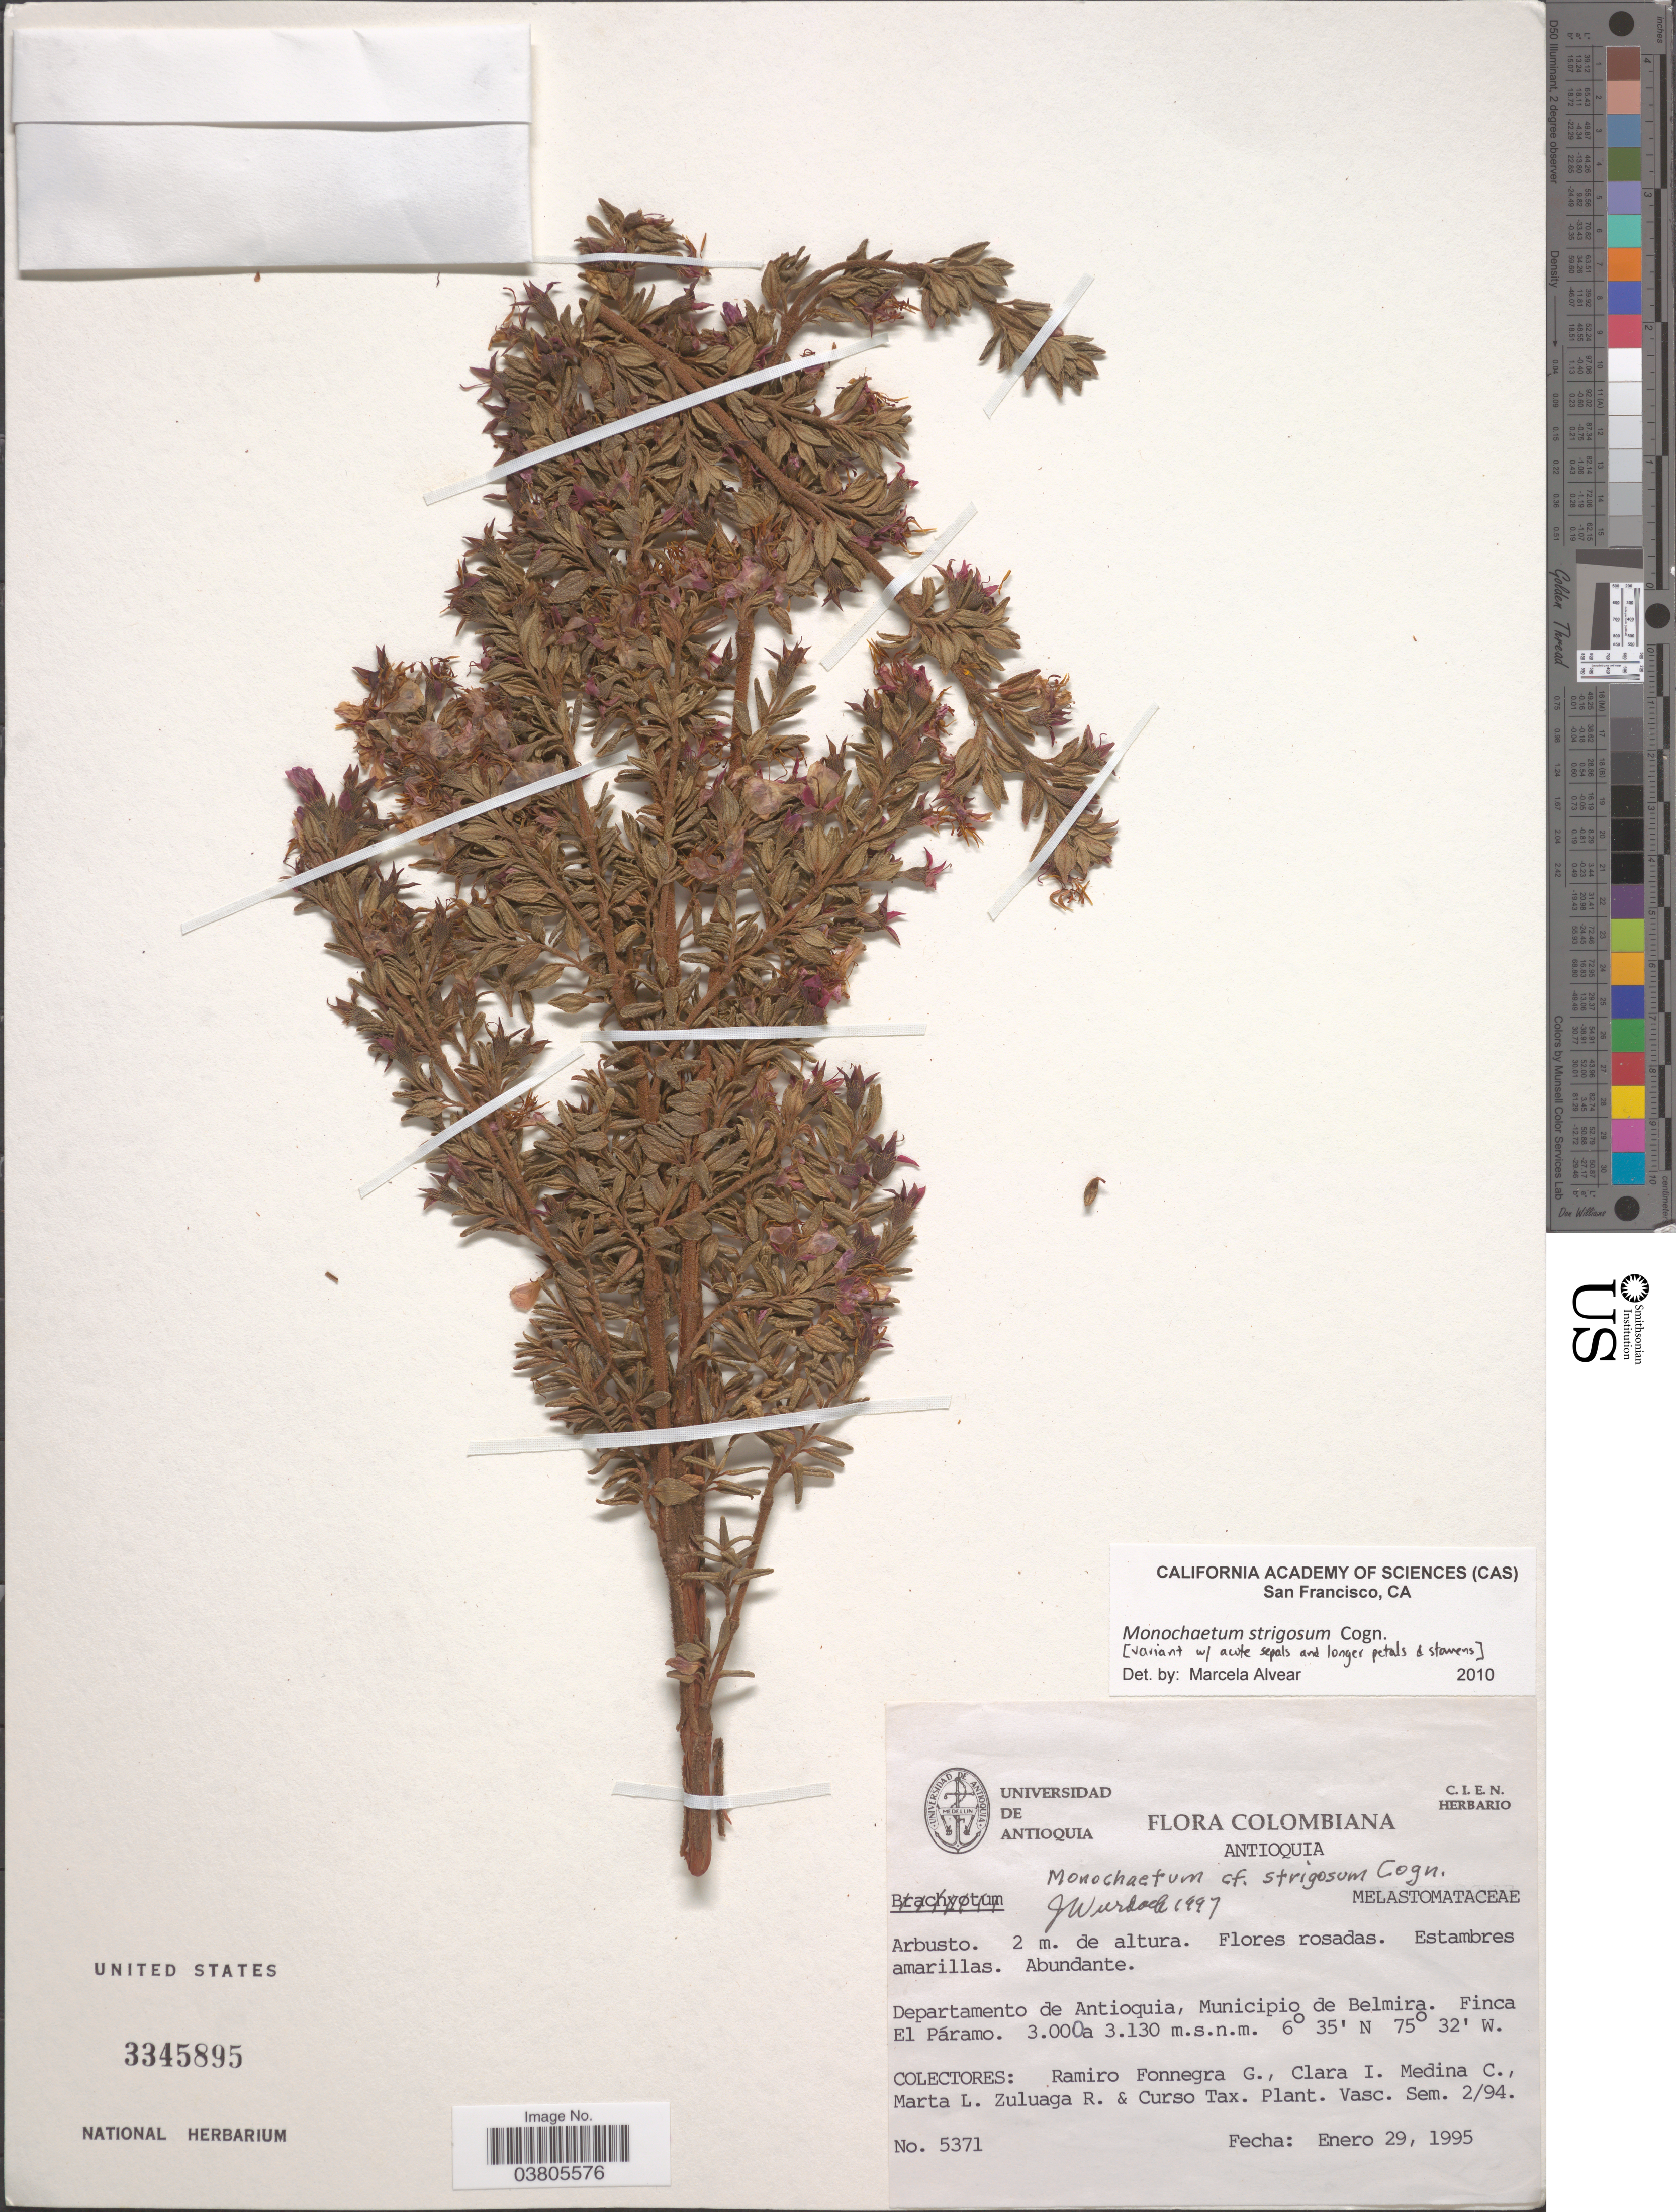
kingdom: Plantae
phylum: Tracheophyta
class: Magnoliopsida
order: Myrtales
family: Melastomataceae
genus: Monochaetum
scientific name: Monochaetum strigosum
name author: Cogn.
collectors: R. Fonnegra G., C. Medina C., M. Zuluaga R. & Curso Tax. Plant. Vasc. Sem. 2/94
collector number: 5371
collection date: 1995-01-29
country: Colombia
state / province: Antioquia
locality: Departamento de Antioquia, Municipio de Belmira. Finca El Páramo.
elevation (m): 3000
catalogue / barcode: US 3345895